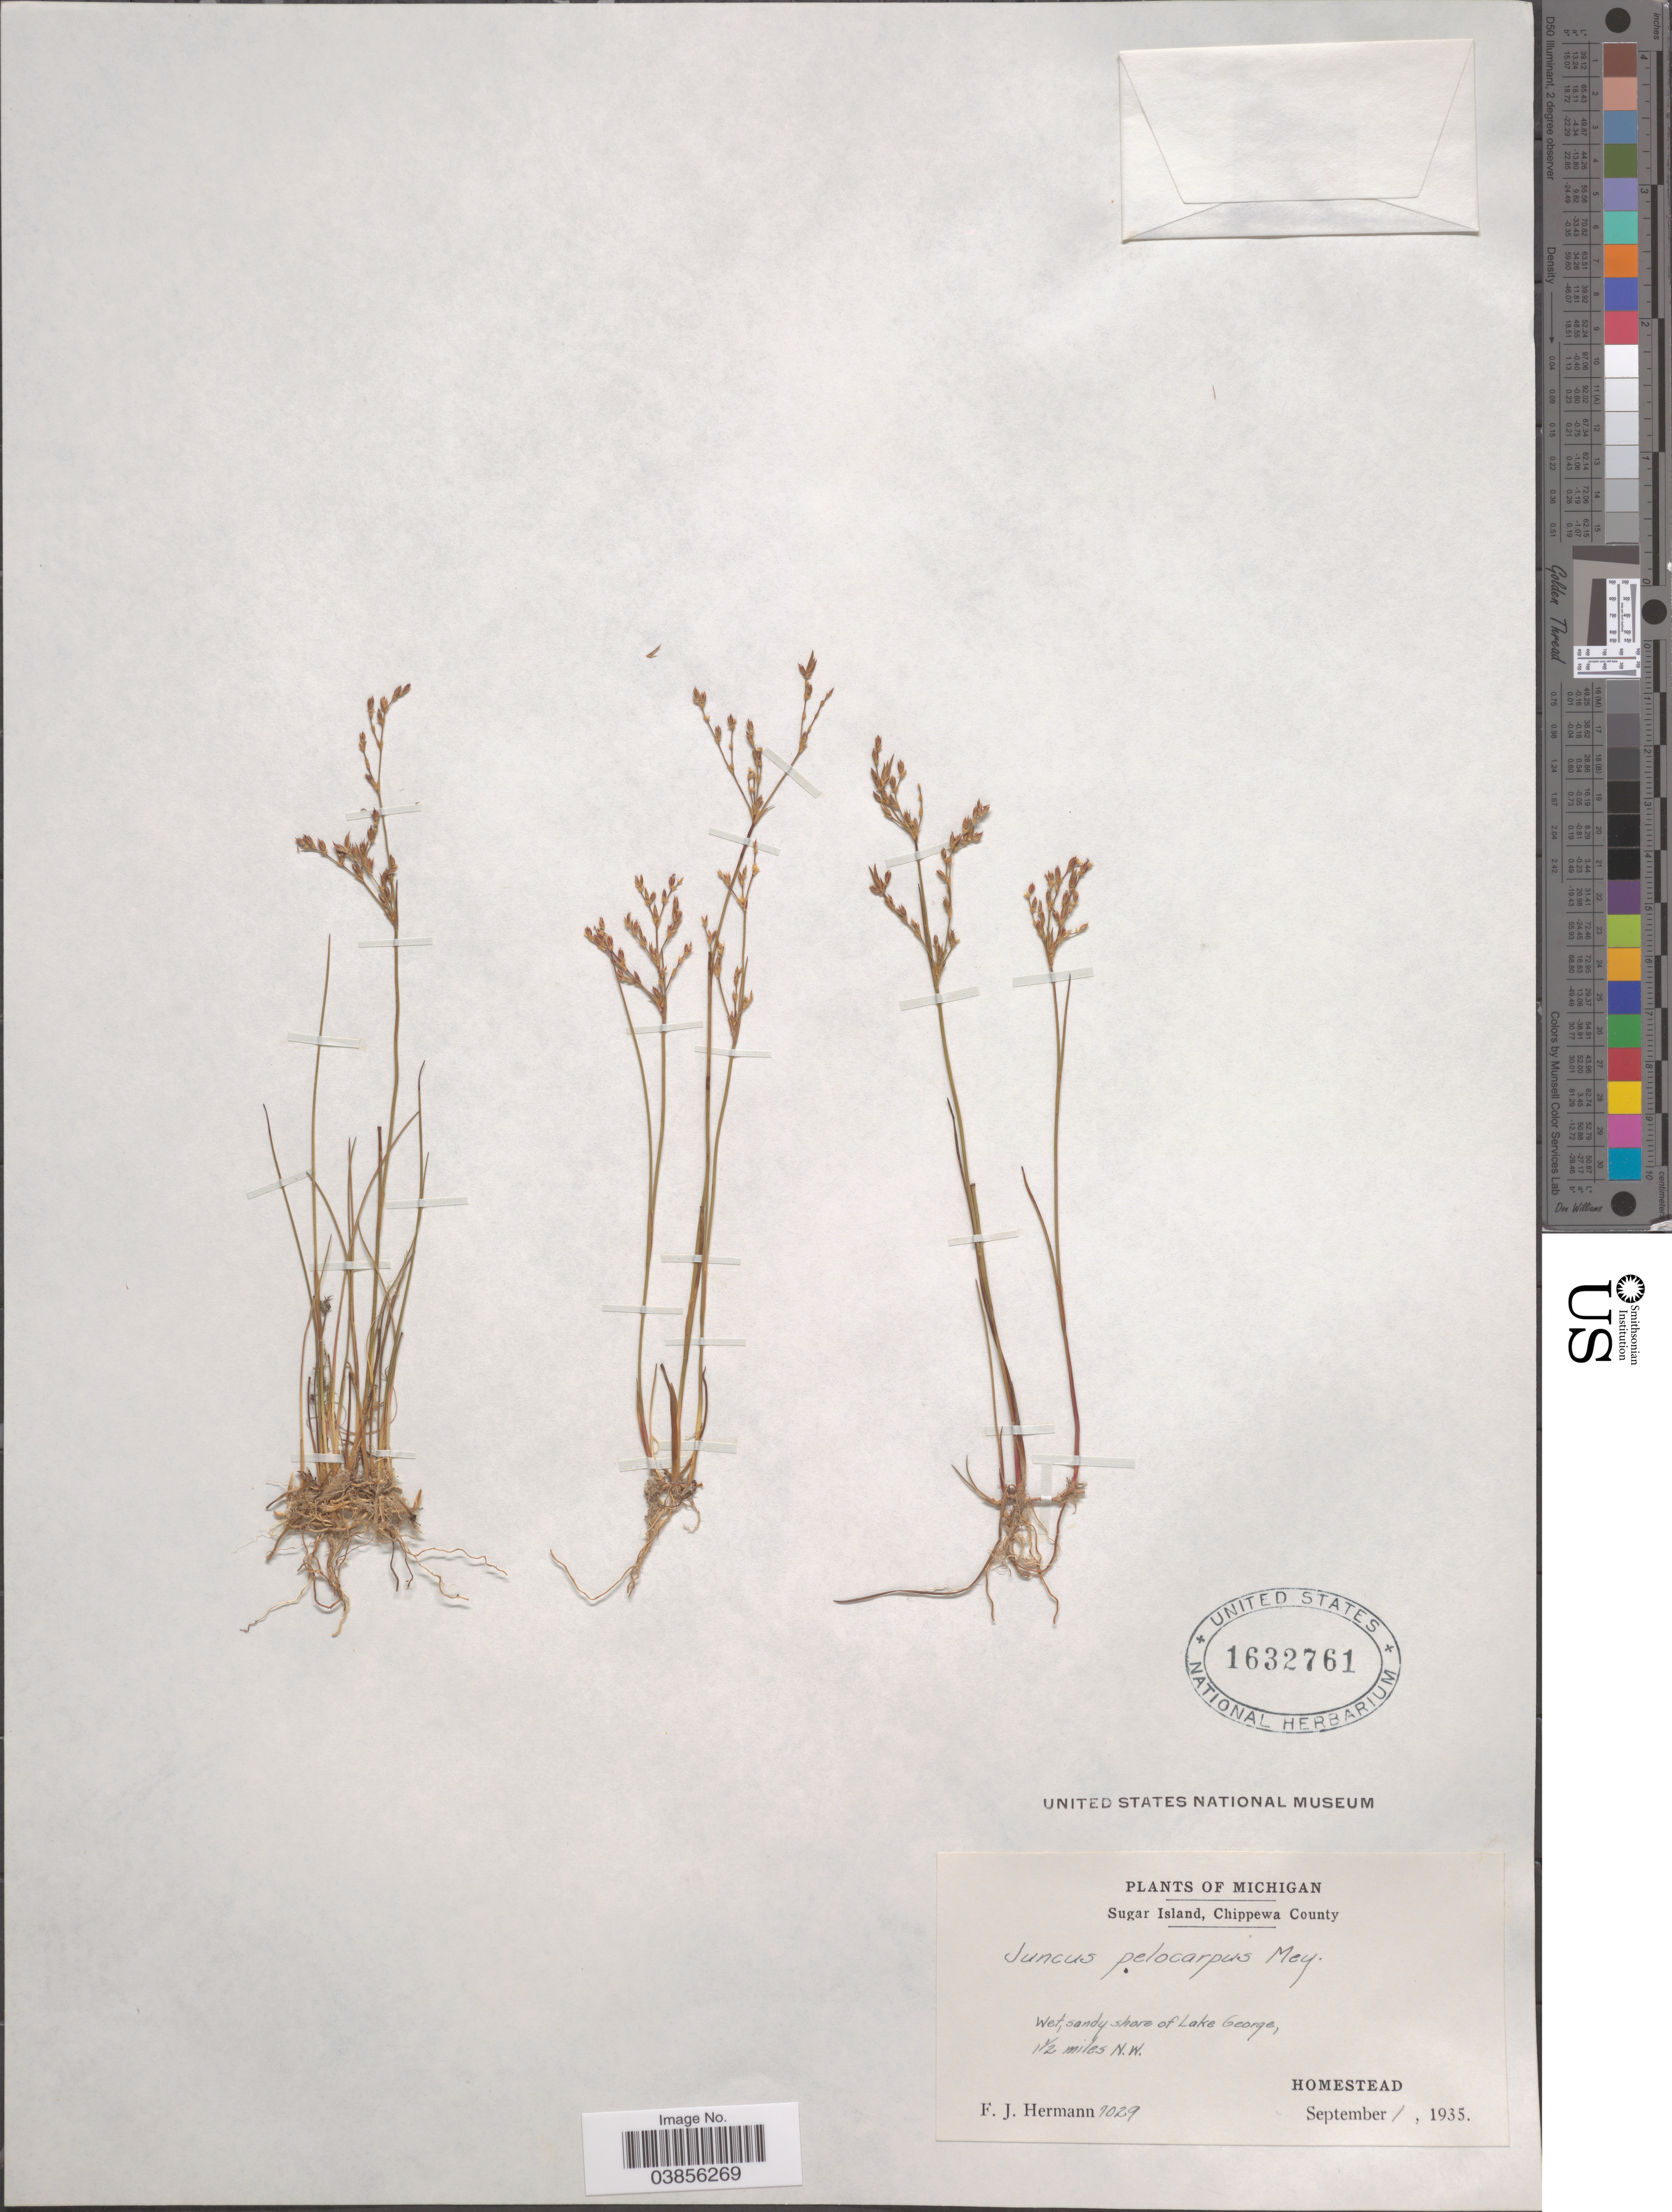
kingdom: Plantae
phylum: Tracheophyta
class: Liliopsida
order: Poales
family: Juncaceae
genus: Juncus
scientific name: Juncus pelocarpus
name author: E. Mey.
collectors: F. J. Hermann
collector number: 7029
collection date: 1935-09-01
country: United States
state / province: Michigan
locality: Sugar Island, Chippewa County. Sandy shore of Lake George, 1½ miles N.W. Homestead.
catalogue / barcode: US 1632761